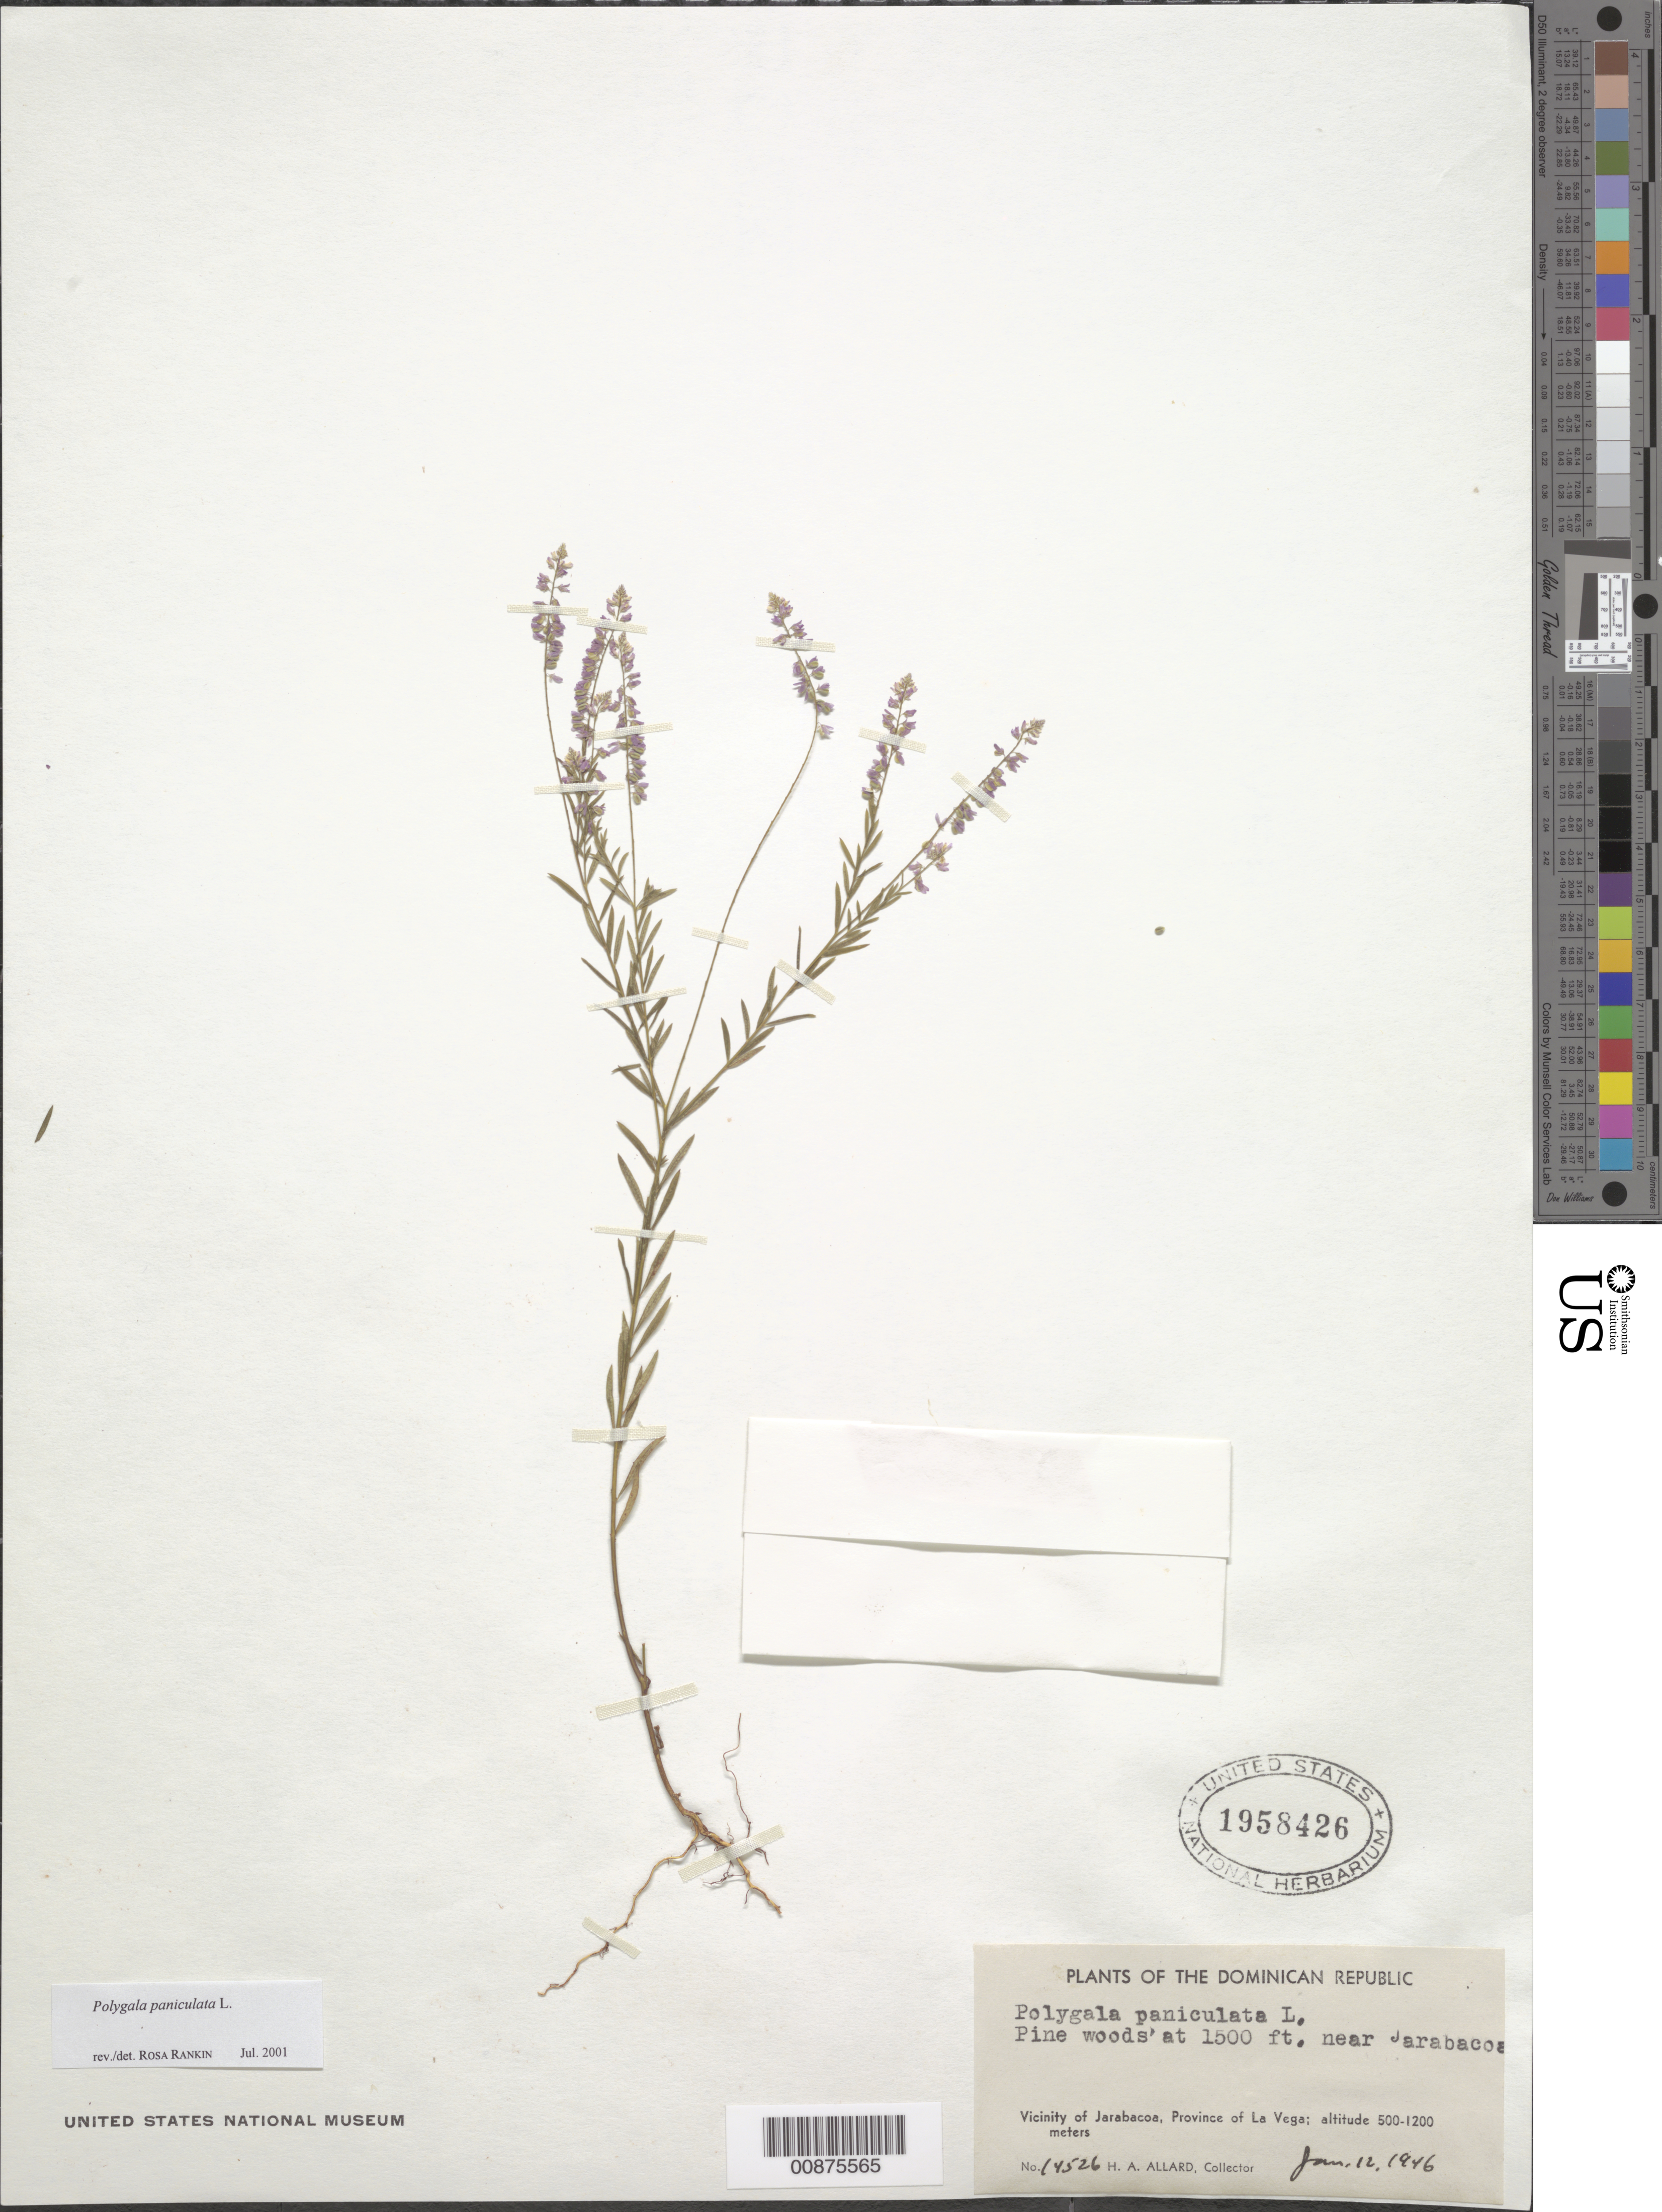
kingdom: Plantae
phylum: Tracheophyta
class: Magnoliopsida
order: Fabales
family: Polygalaceae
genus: Polygala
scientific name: Polygala paniculata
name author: L.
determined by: Rankin Rodriguez, Rosa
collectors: H. A. Allard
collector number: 14526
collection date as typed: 12 Jan 1946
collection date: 1946-01-12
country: Dominican Republic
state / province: La Vega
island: Hispaniola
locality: Vicinity of Jarabacoa, near town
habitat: Pine woods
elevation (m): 457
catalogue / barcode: US 1958426